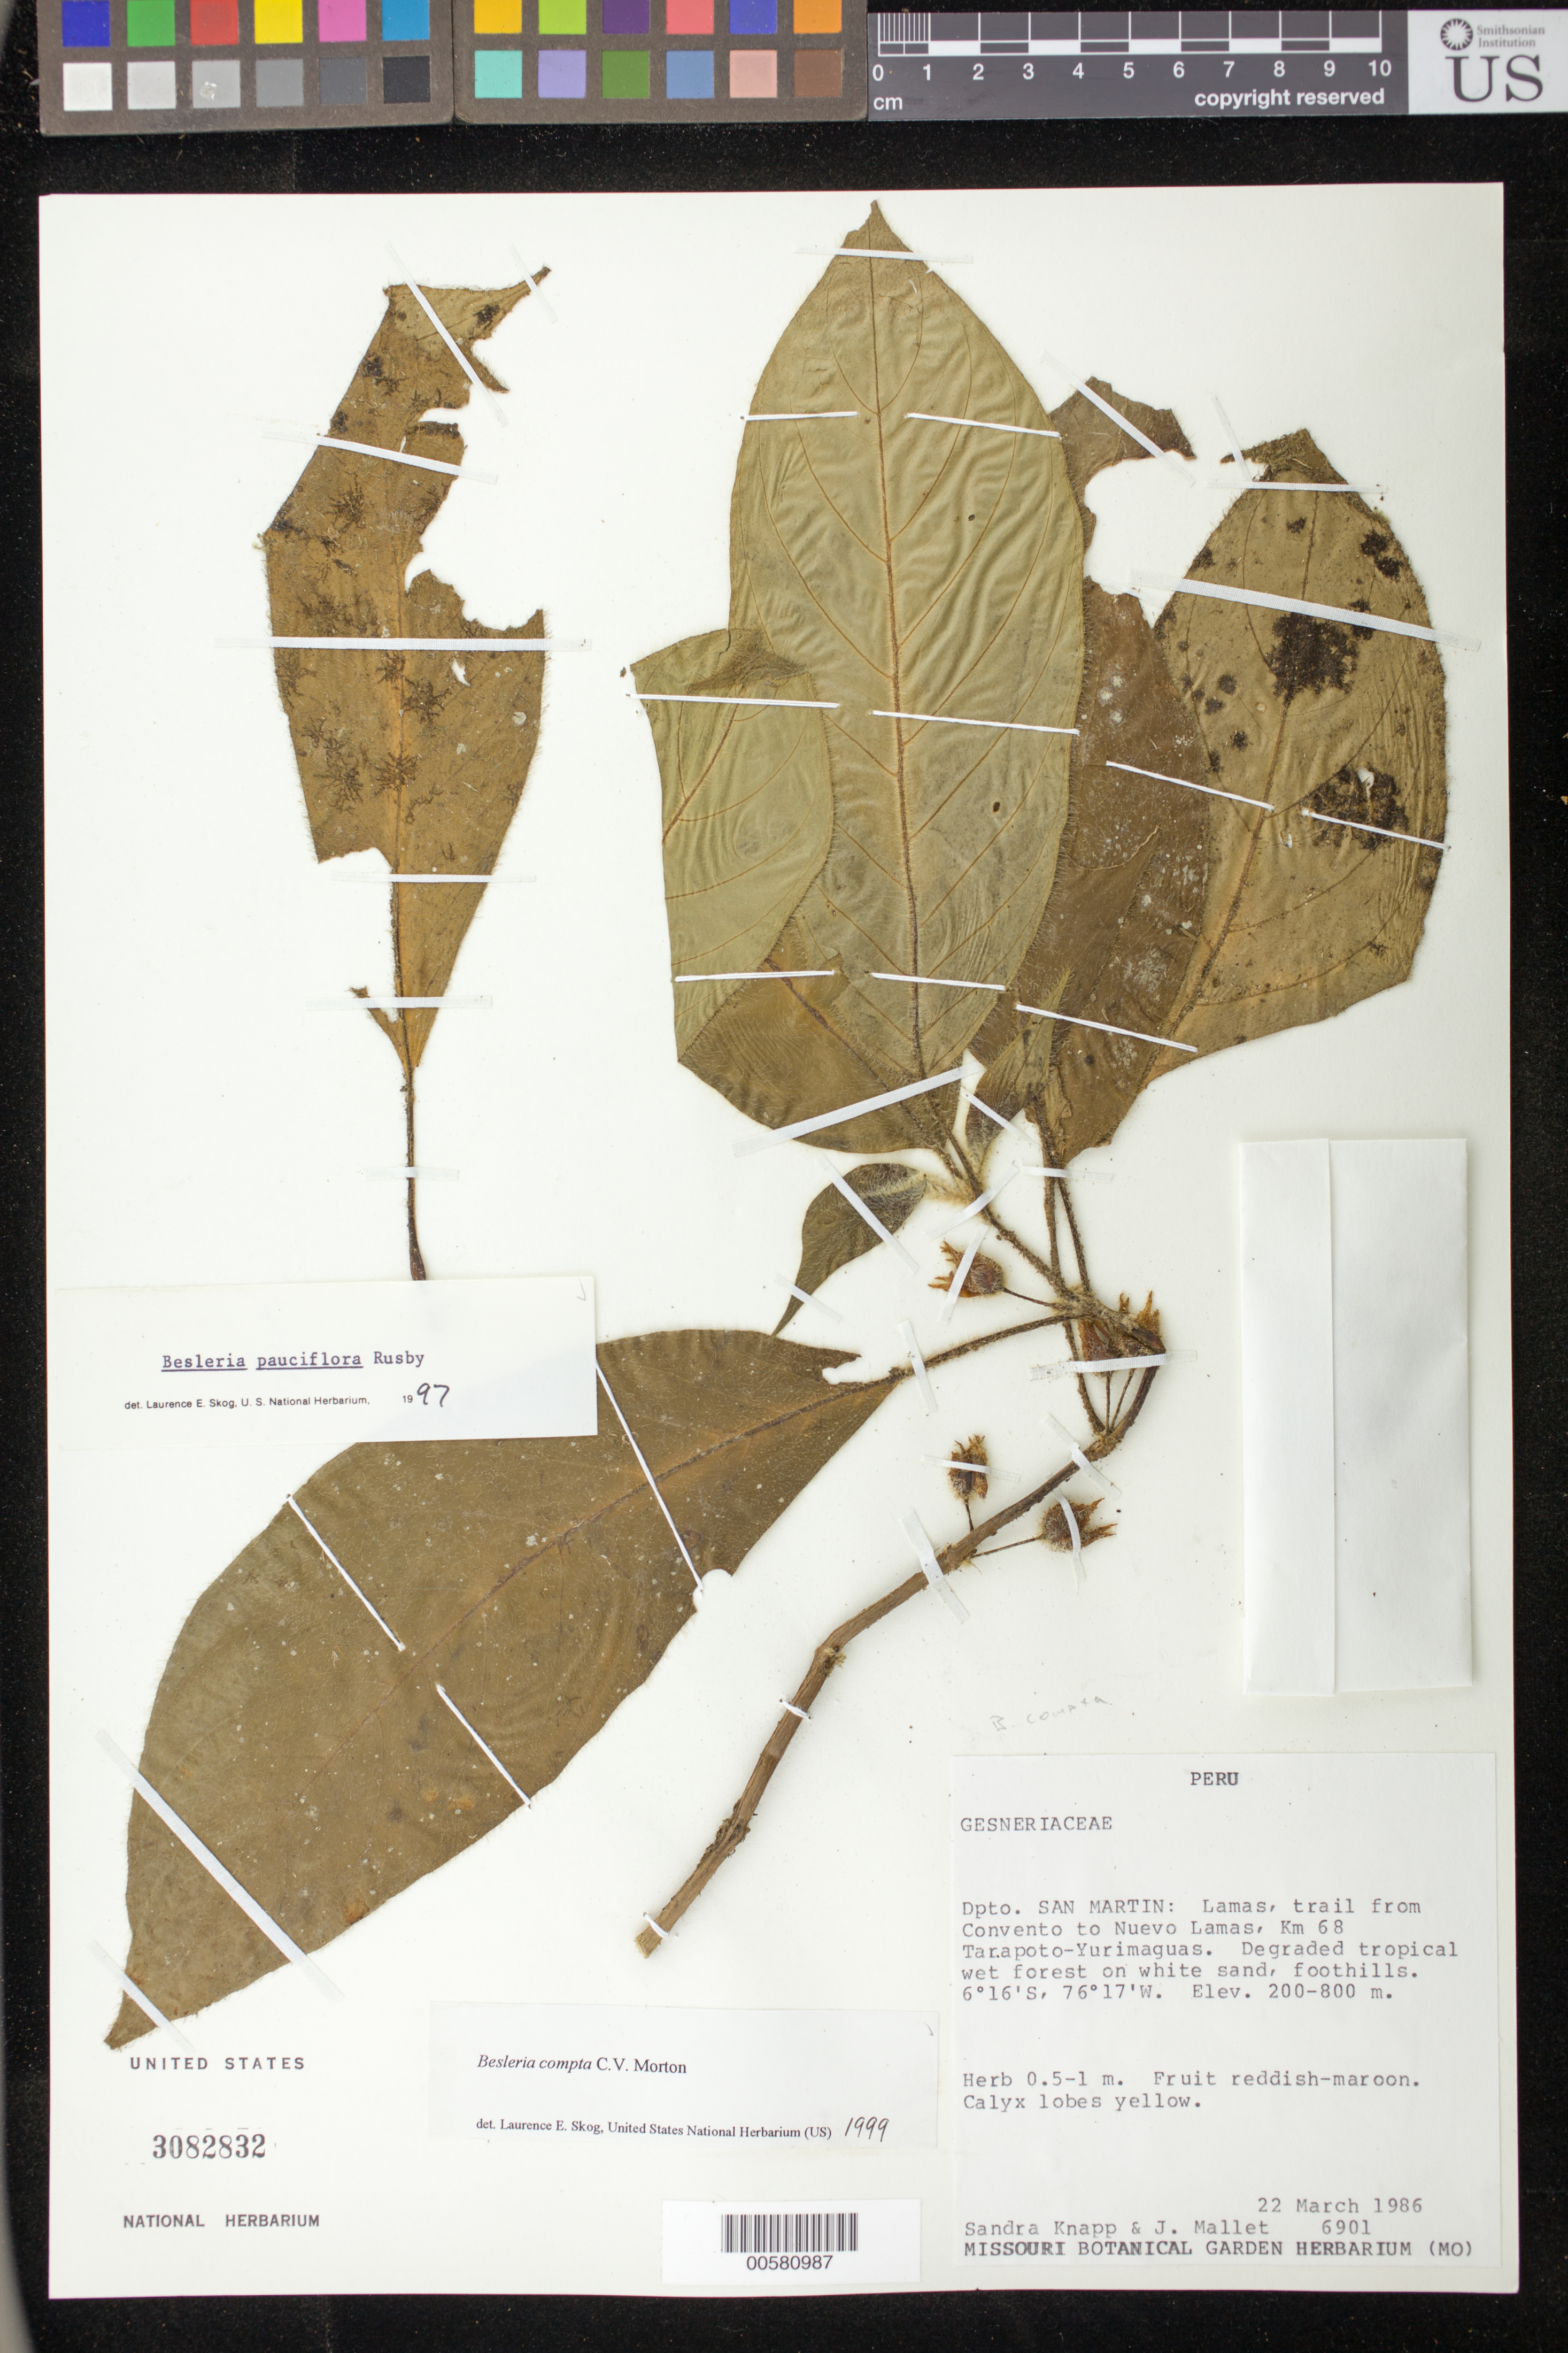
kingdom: Plantae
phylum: Tracheophyta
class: Magnoliopsida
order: Lamiales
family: Gesneriaceae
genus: Besleria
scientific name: Besleria compta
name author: C.V. Morton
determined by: Skog, Laurence E.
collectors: S. Knapp & J. Mallet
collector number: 6901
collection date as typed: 22 Mar 1986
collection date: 1986-03-22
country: Peru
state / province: San Martín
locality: Lamas, trail from Convento to Nuevo Lamas, Km 68 Tarapoto - Yurimaguas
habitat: Degraded tropical wet forest on white sand, foothills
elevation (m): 200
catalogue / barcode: US 3082832